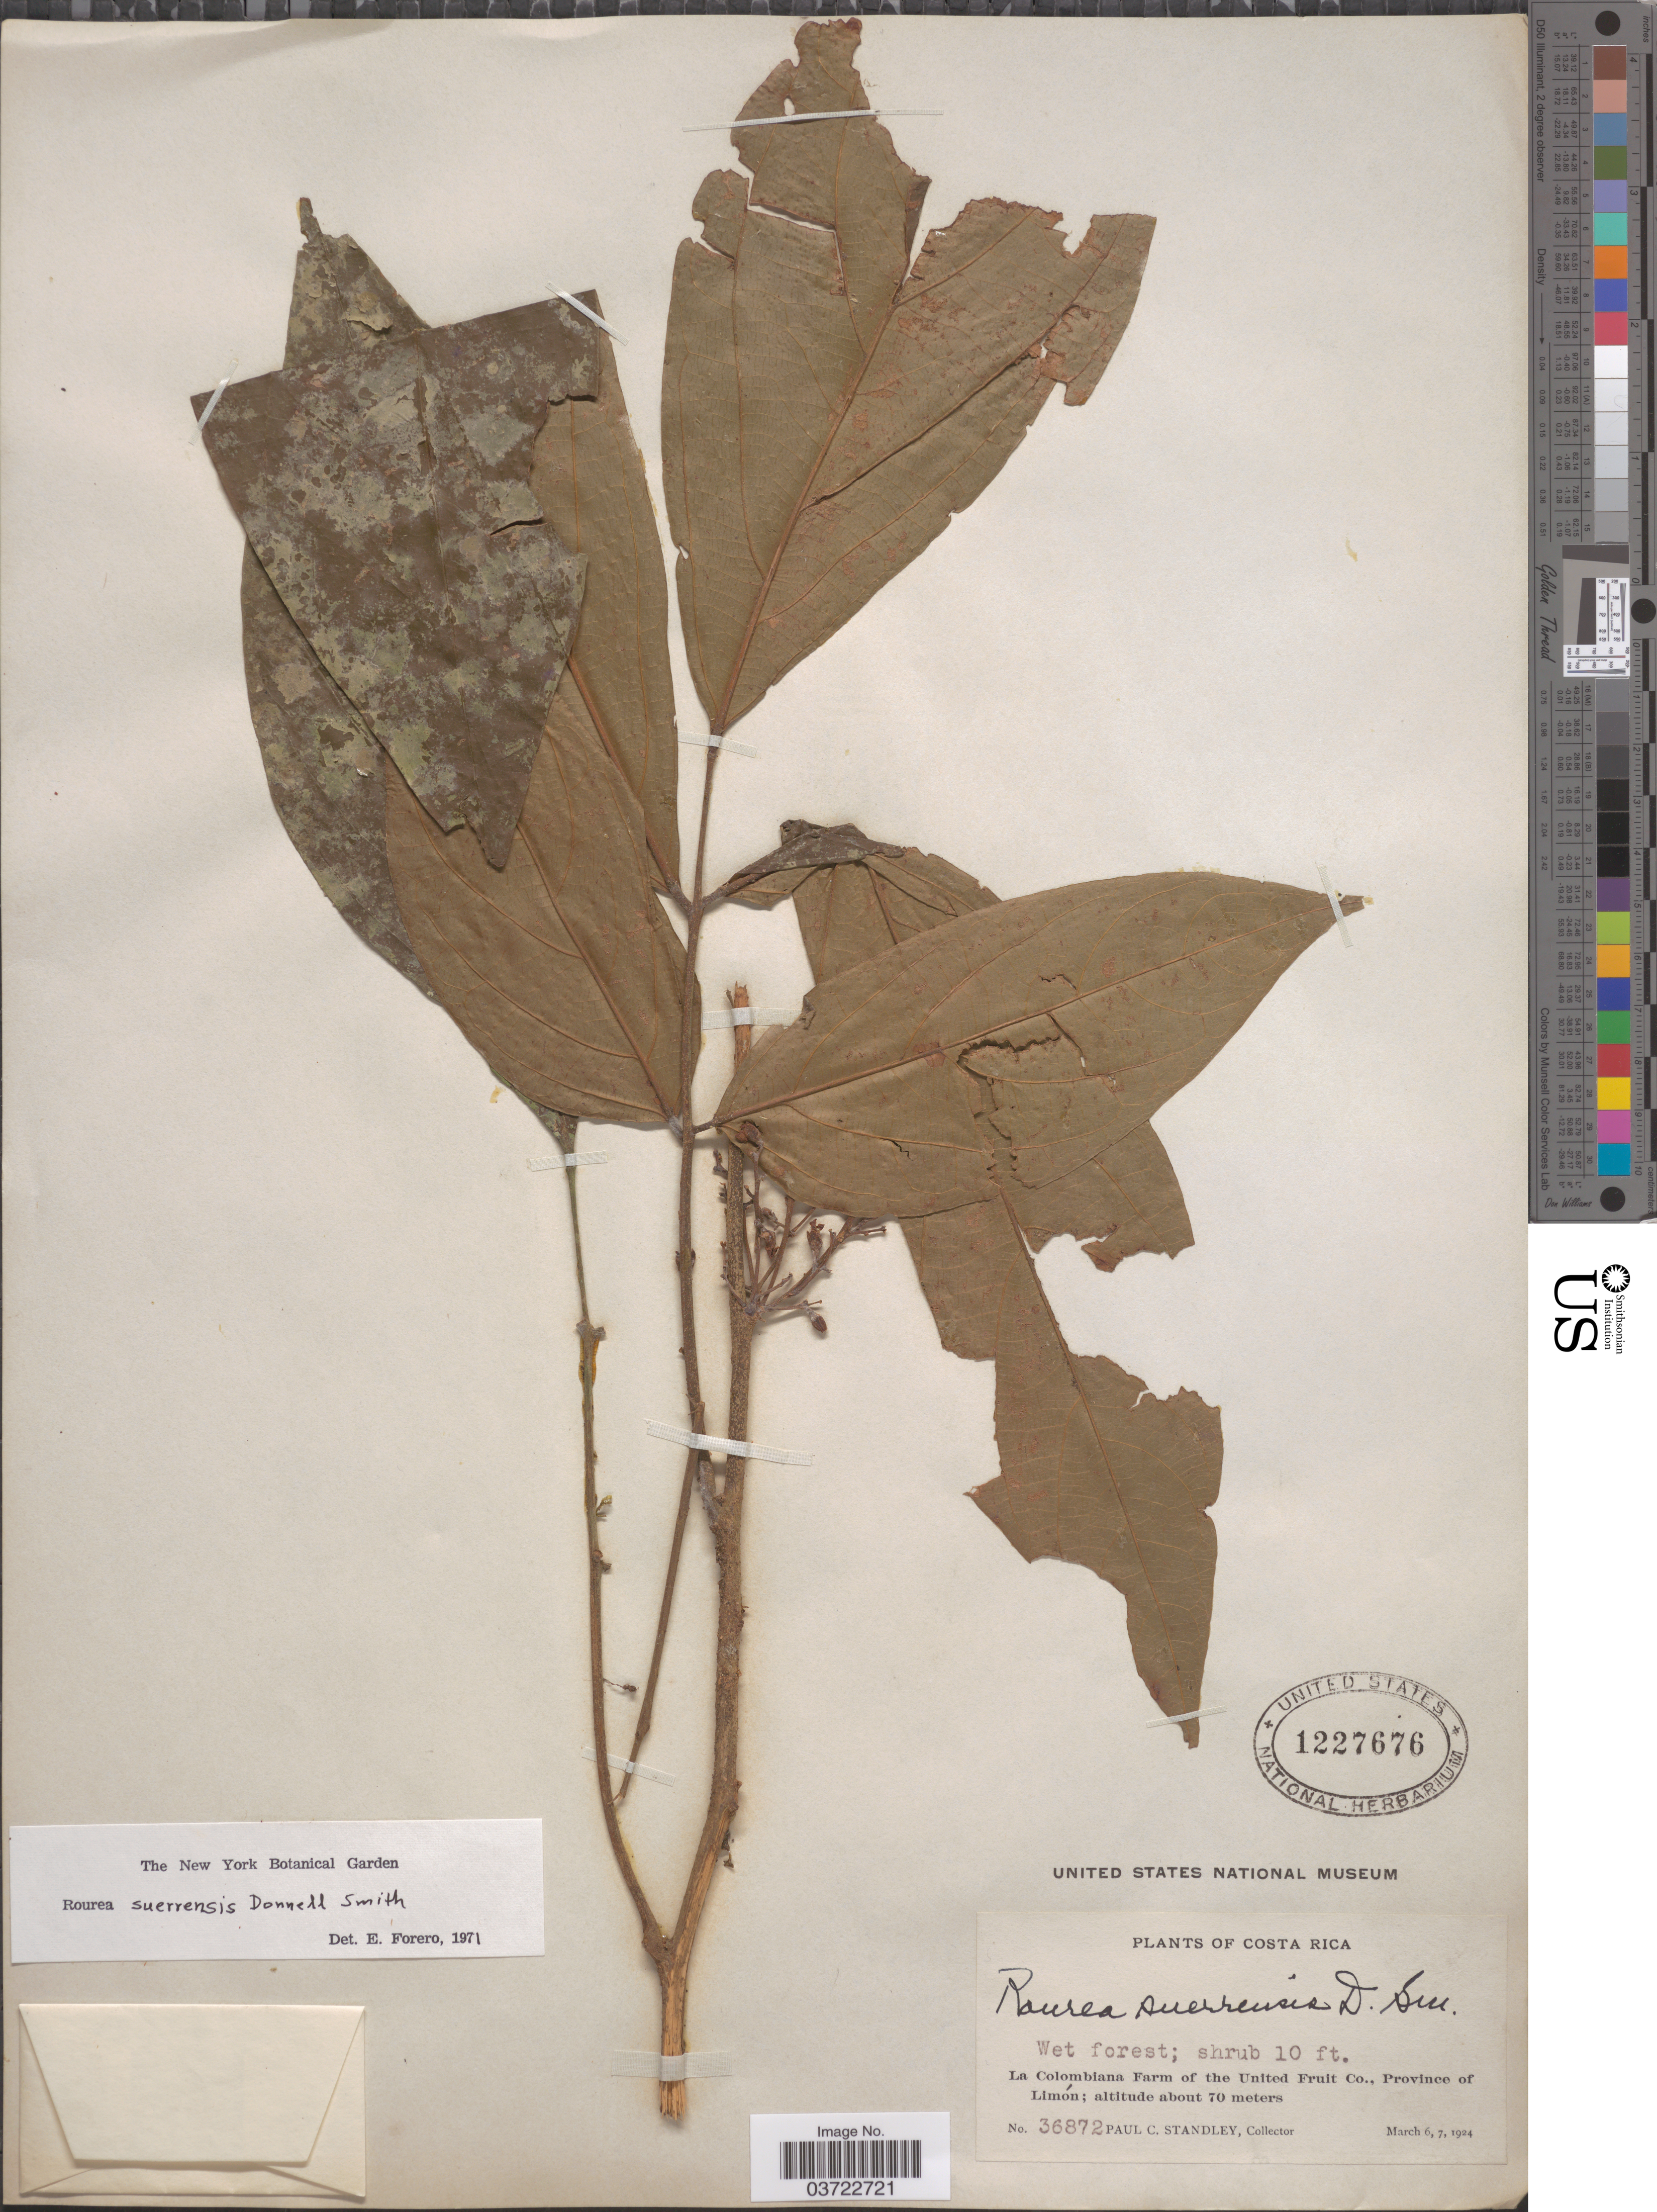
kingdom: Plantae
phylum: Tracheophyta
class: Magnoliopsida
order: Oxalidales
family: Connaraceae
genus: Rourea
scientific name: Rourea suerrensis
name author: Donn. Sm.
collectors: P. C. Standley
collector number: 36872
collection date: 1924-03-06/1924-03-07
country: Costa Rica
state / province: Limón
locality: La Colombiana Farm of the United Fruit Co.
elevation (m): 70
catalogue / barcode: US 1227676